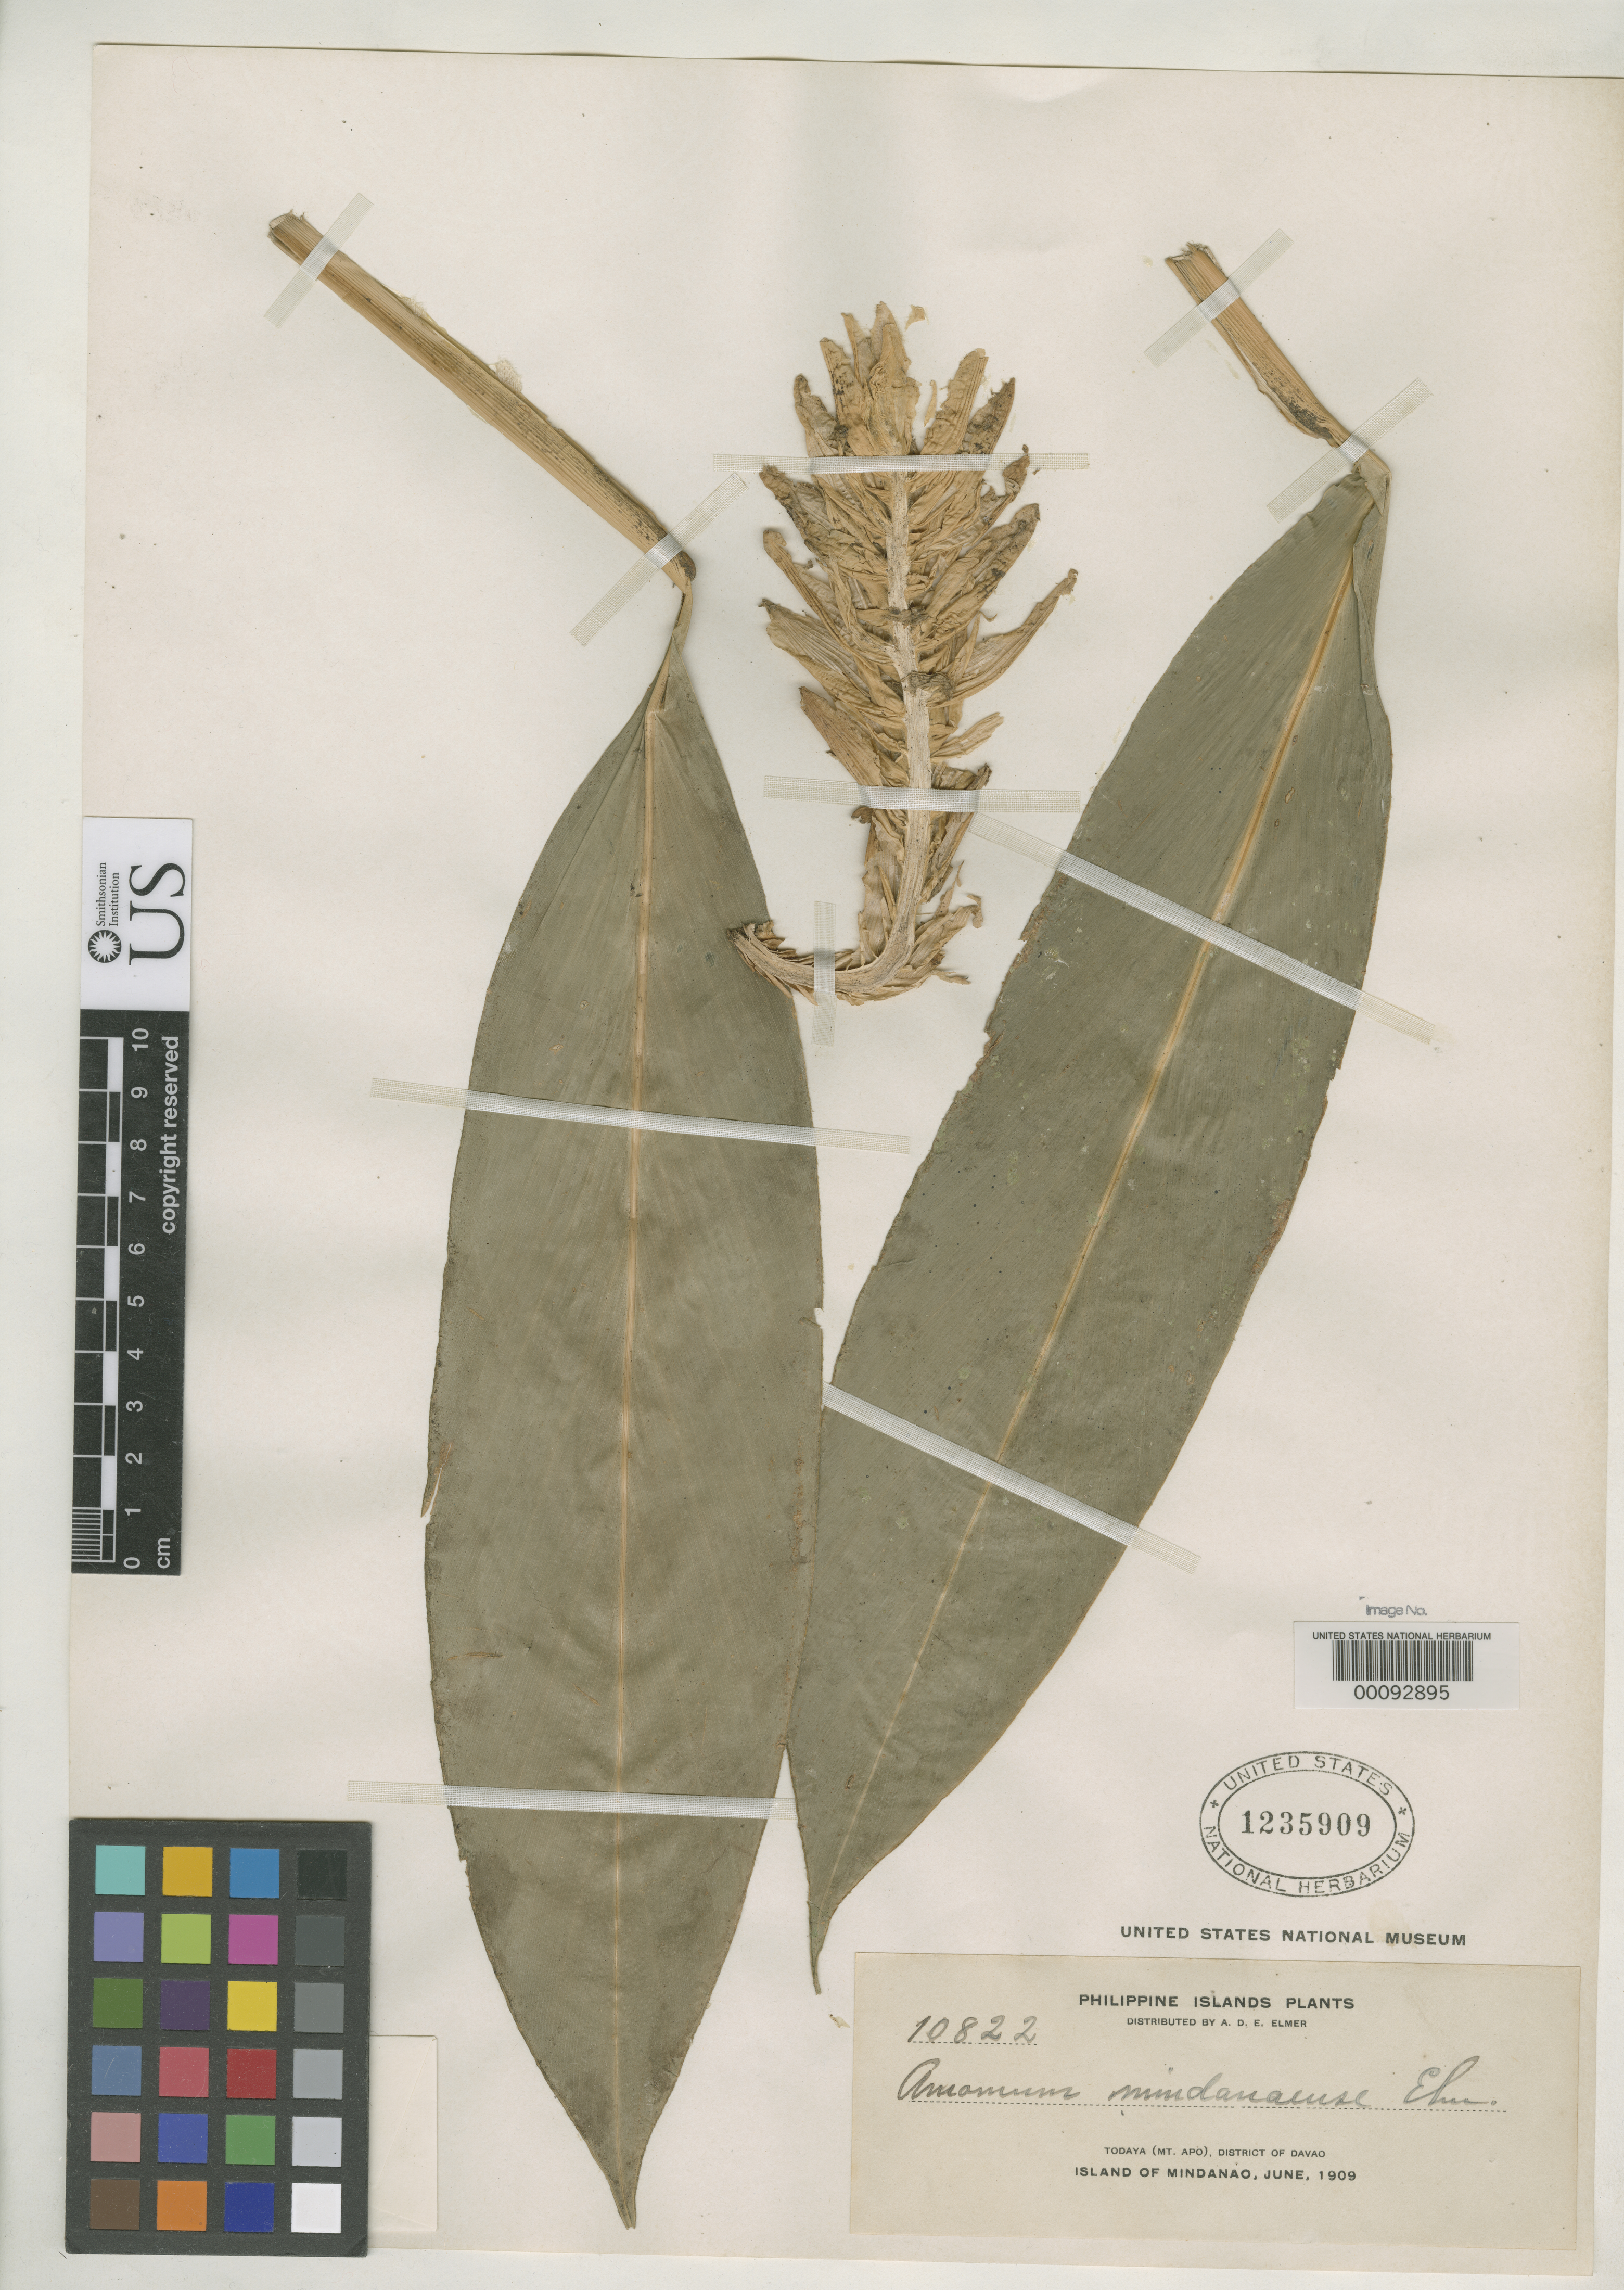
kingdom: Plantae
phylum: Tracheophyta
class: Liliopsida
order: Zingiberales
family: Zingiberaceae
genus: Amomum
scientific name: Amomum mindanaense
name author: Elmer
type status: Isotype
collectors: A. D. E. Elmer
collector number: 10822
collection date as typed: Jun 1909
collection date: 1909-06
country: Philippines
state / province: Davao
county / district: Davao del Sur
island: Mindanao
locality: Mt. Apo, Todayo.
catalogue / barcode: US 1235909